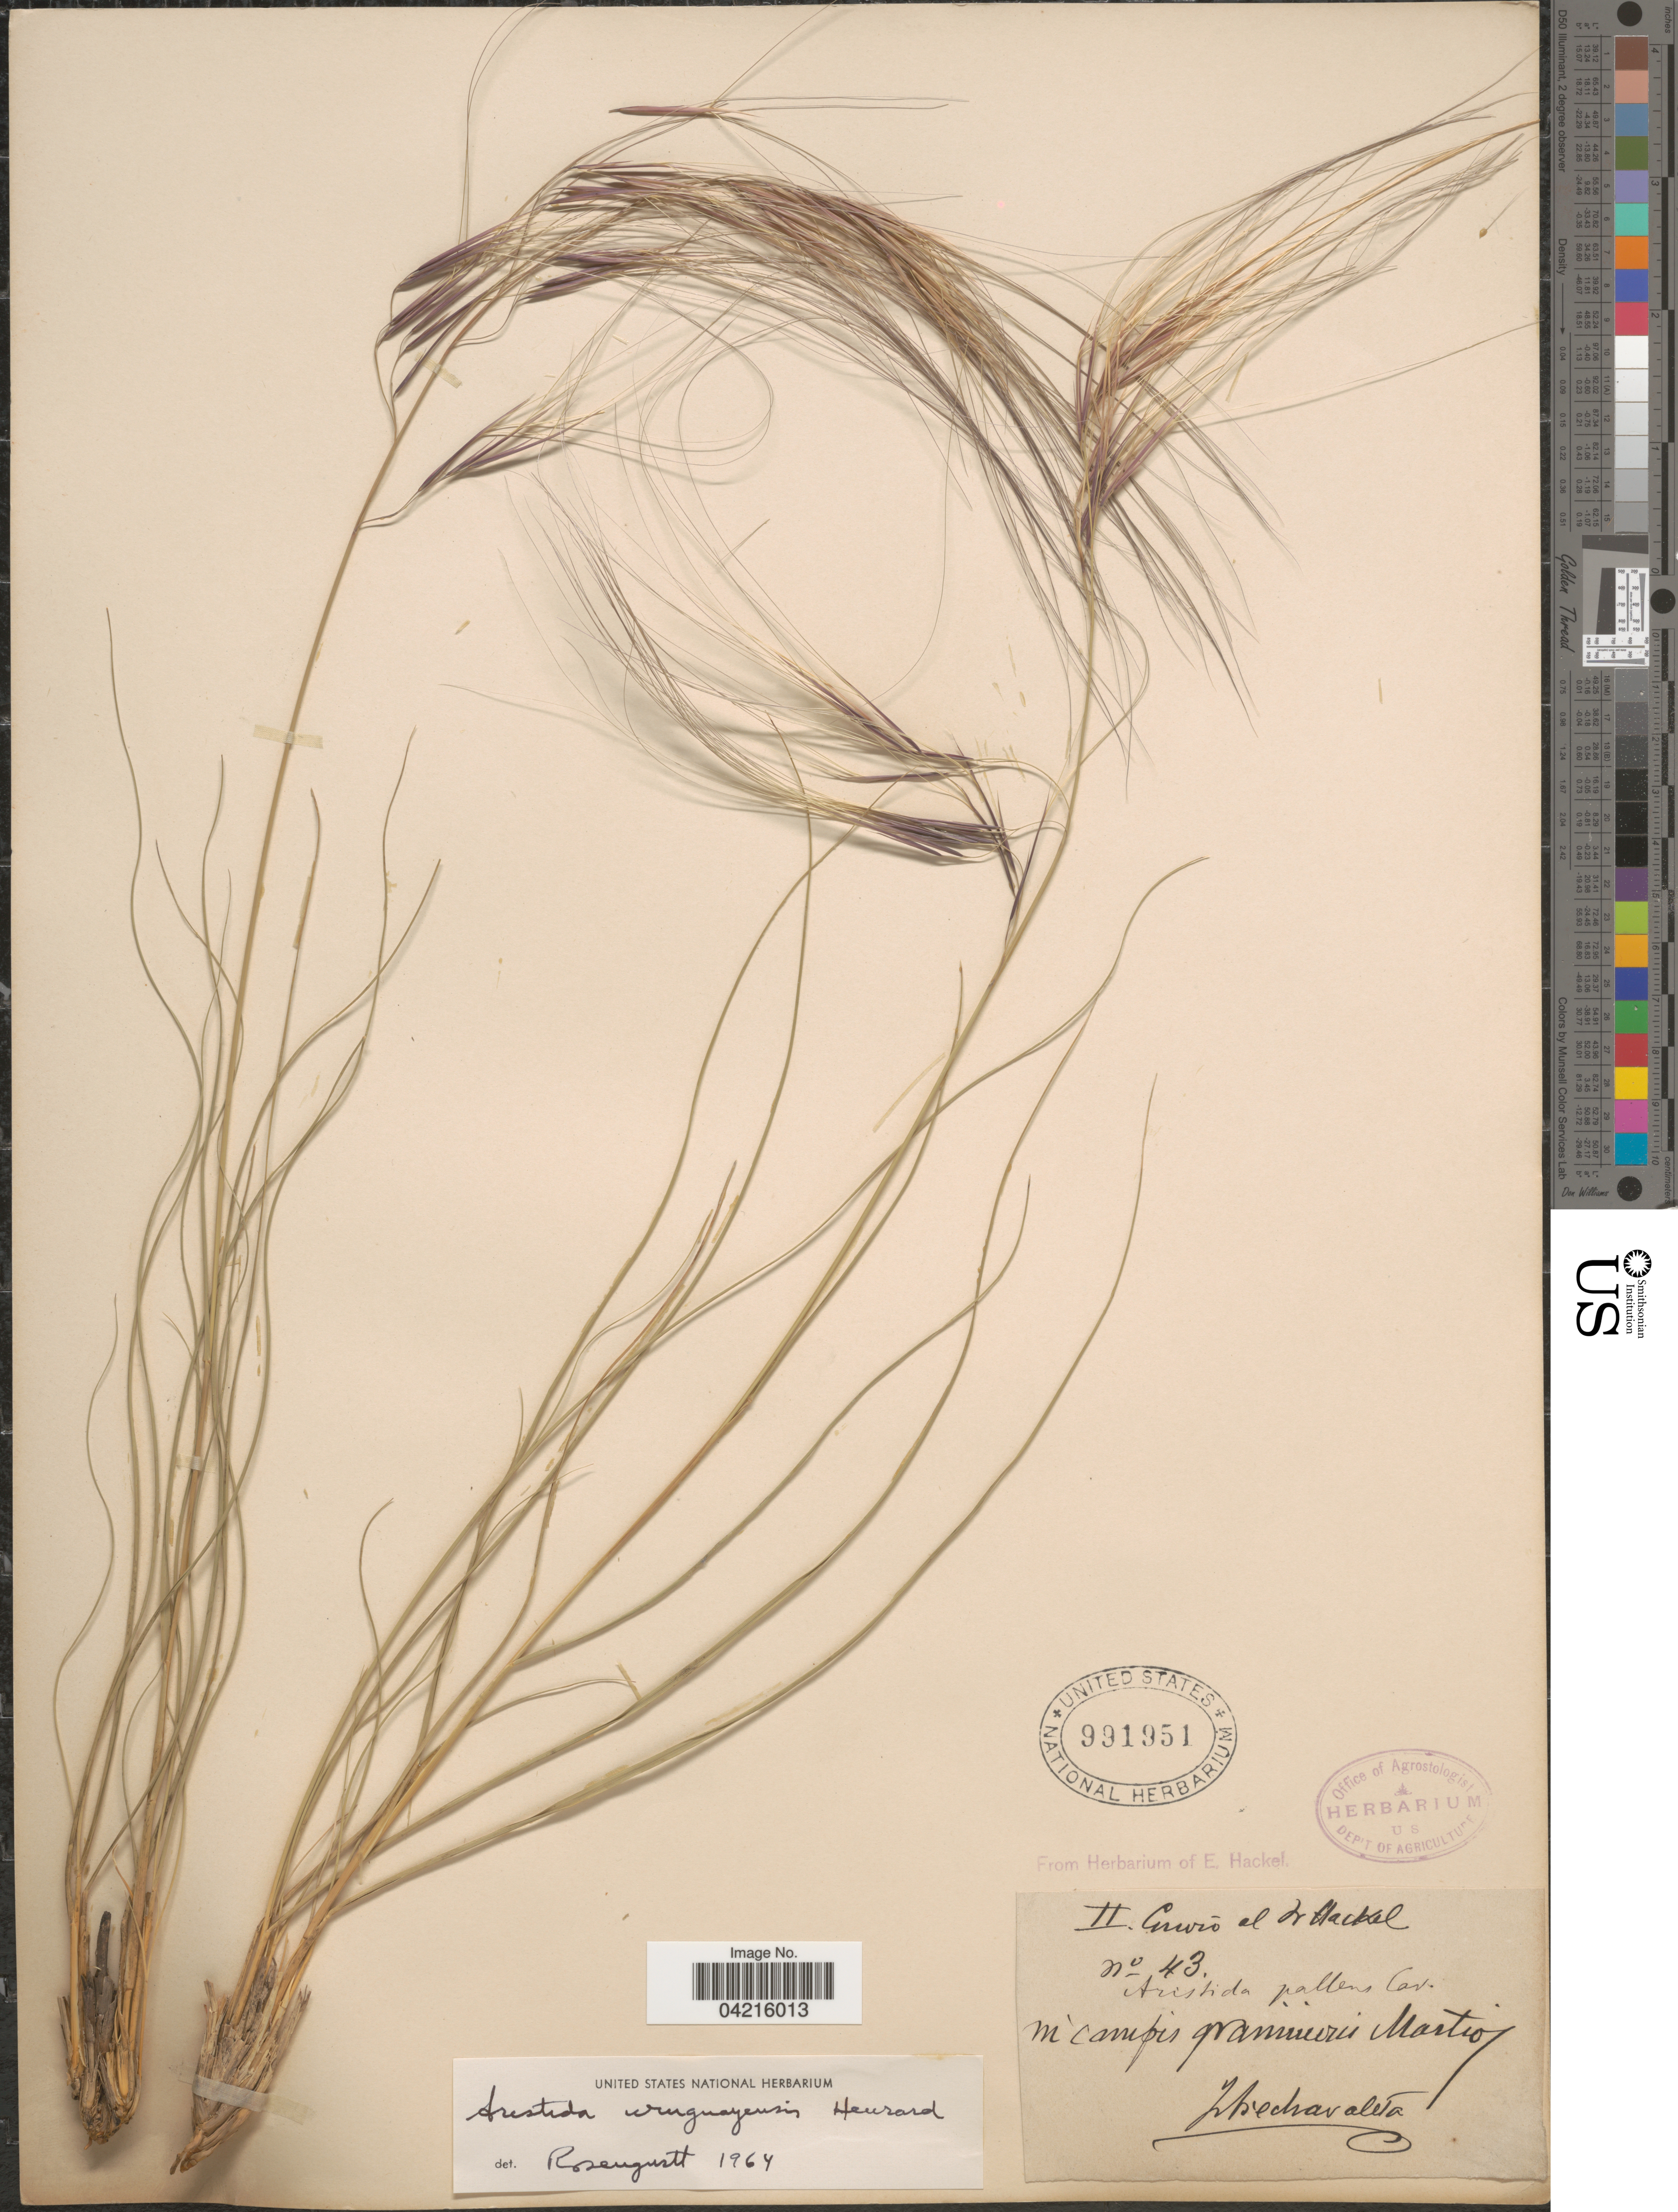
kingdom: Plantae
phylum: Tracheophyta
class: Liliopsida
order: Poales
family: Poaceae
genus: Aristida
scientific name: Aristida uruguayensis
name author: Henr.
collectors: J. Arechavaleta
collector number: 43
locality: In campis graminosis.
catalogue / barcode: US 991951